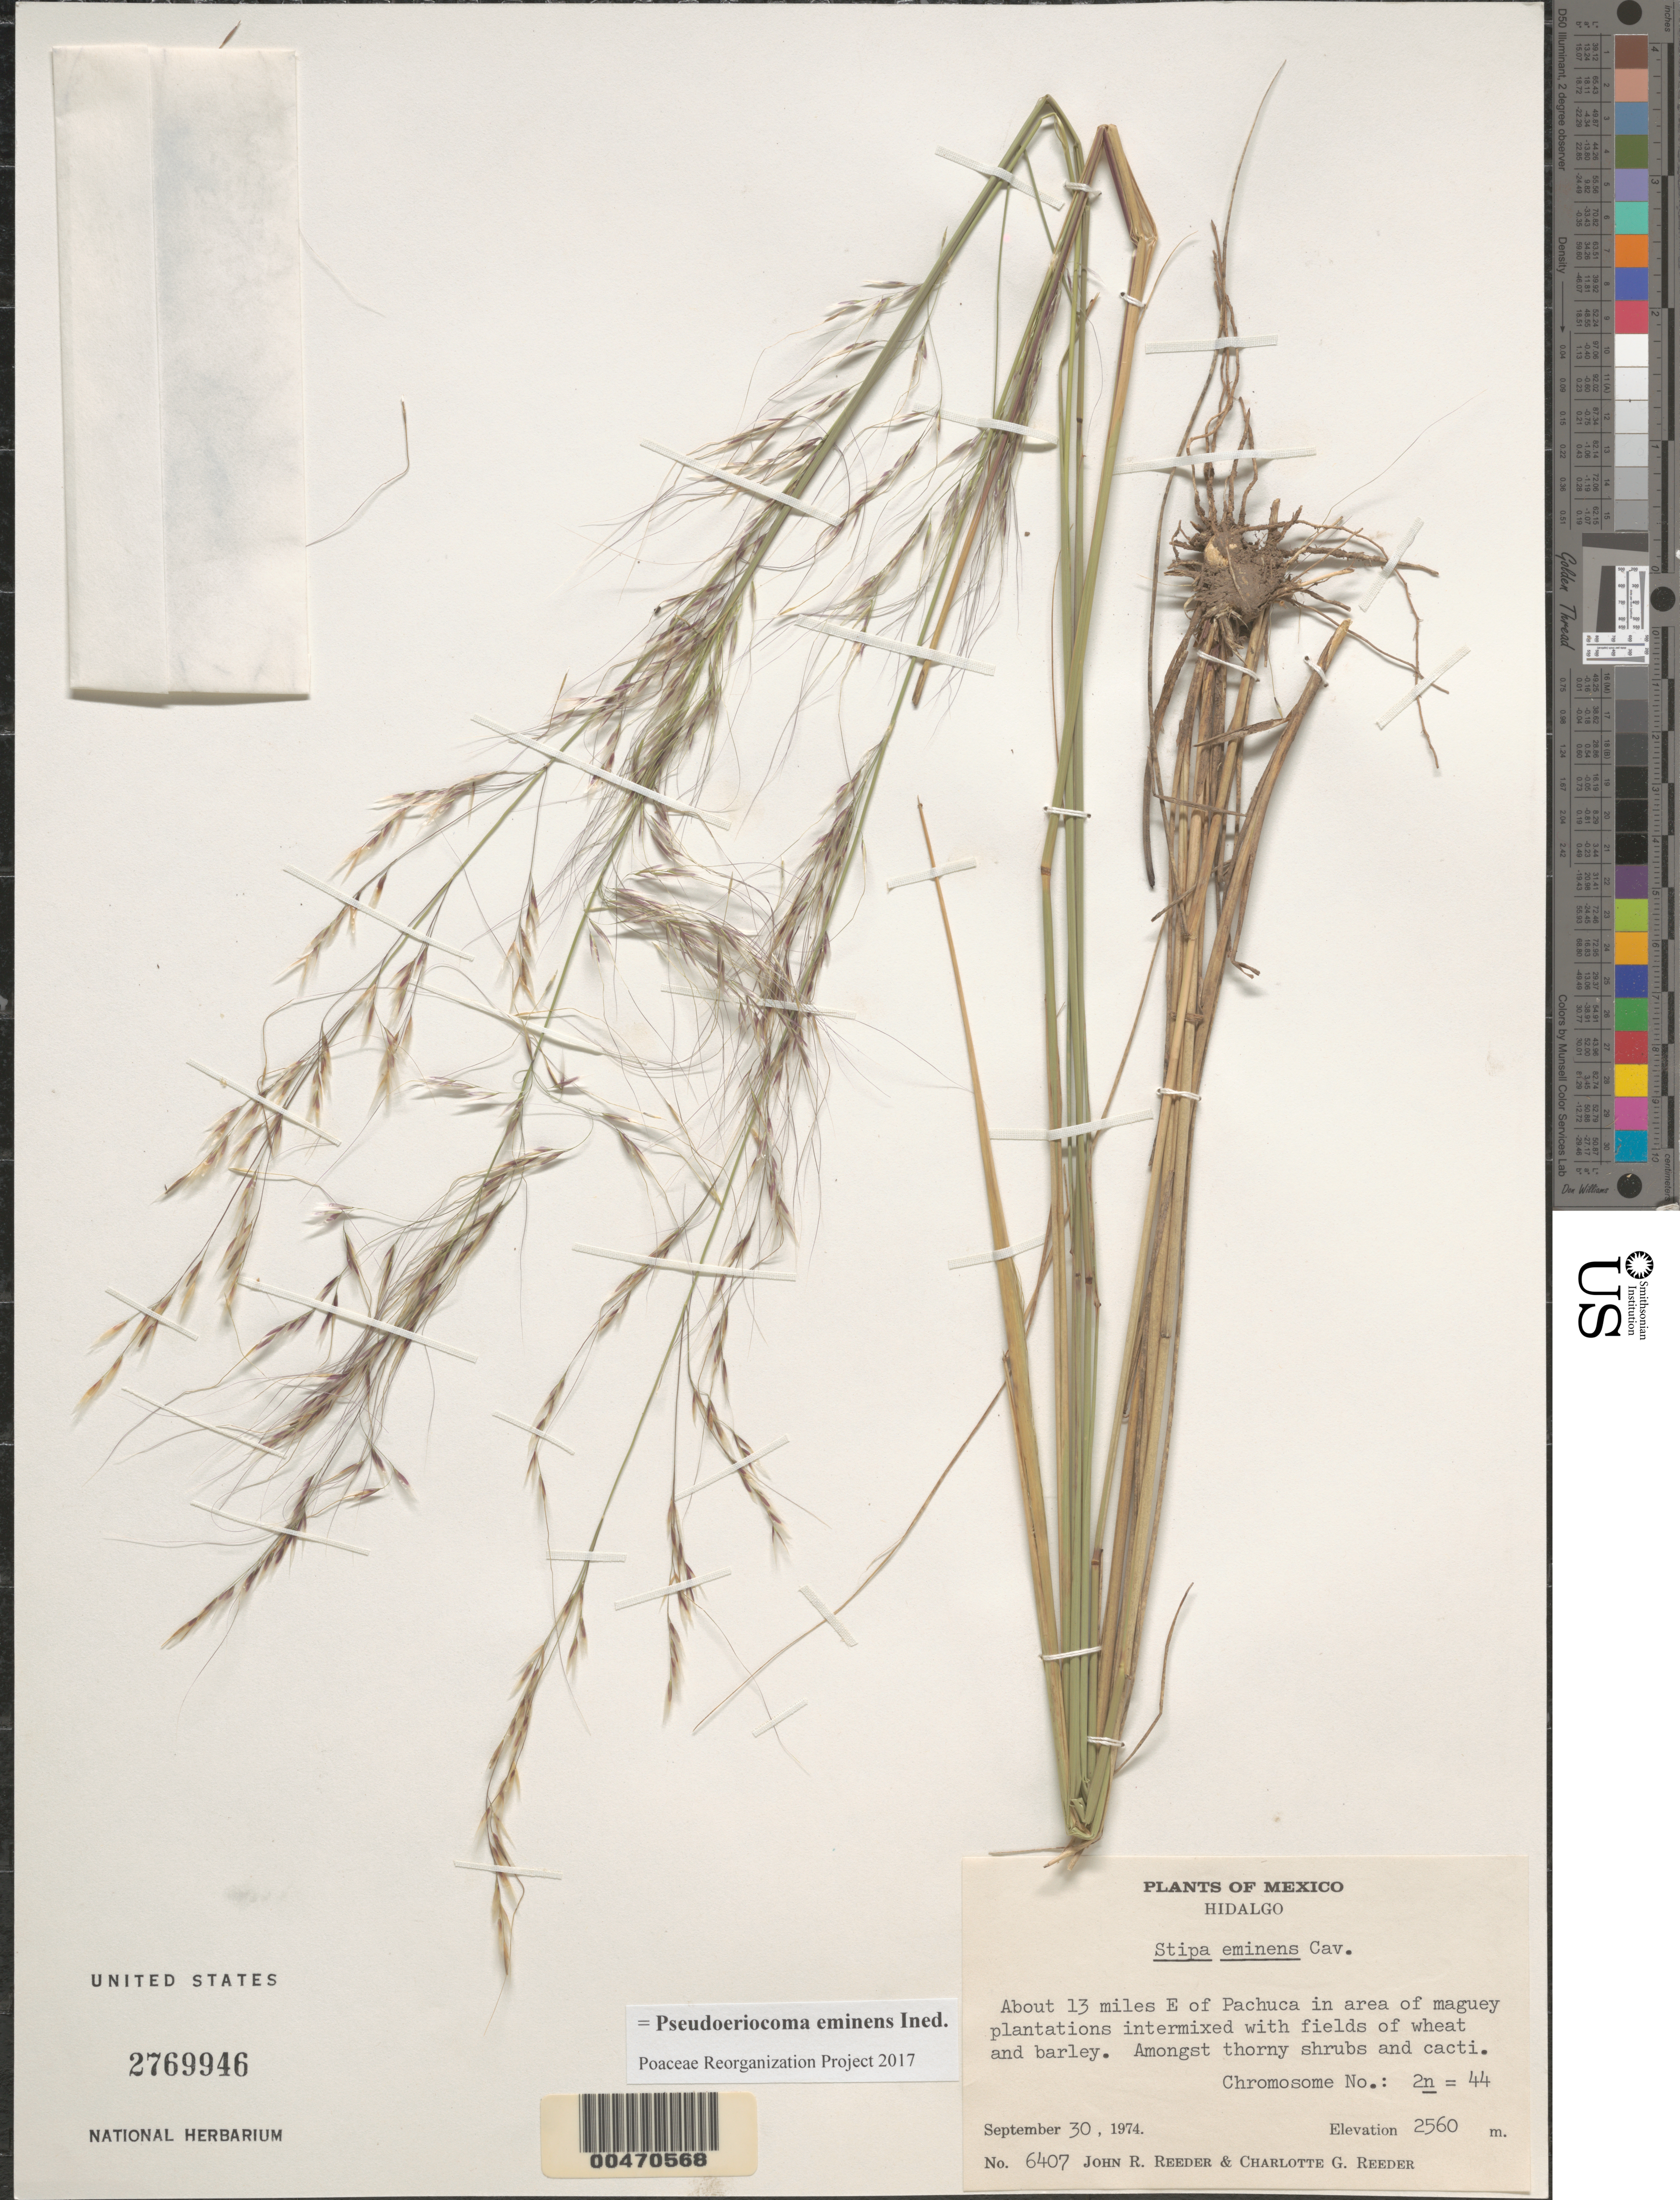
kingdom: Plantae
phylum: Tracheophyta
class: Liliopsida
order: Poales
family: Poaceae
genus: Pseudoeriocoma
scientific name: Pseudoeriocoma eminens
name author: (Cav.) Romasch.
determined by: Poaceae Reorganization Project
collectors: J. R. Reeder & C. G. Reeder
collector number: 6407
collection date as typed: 30 Sep 1974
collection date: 1974-09-30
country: Mexico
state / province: Hidalgo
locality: About 13 mi E of Pachuca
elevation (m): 2560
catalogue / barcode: US 2769946